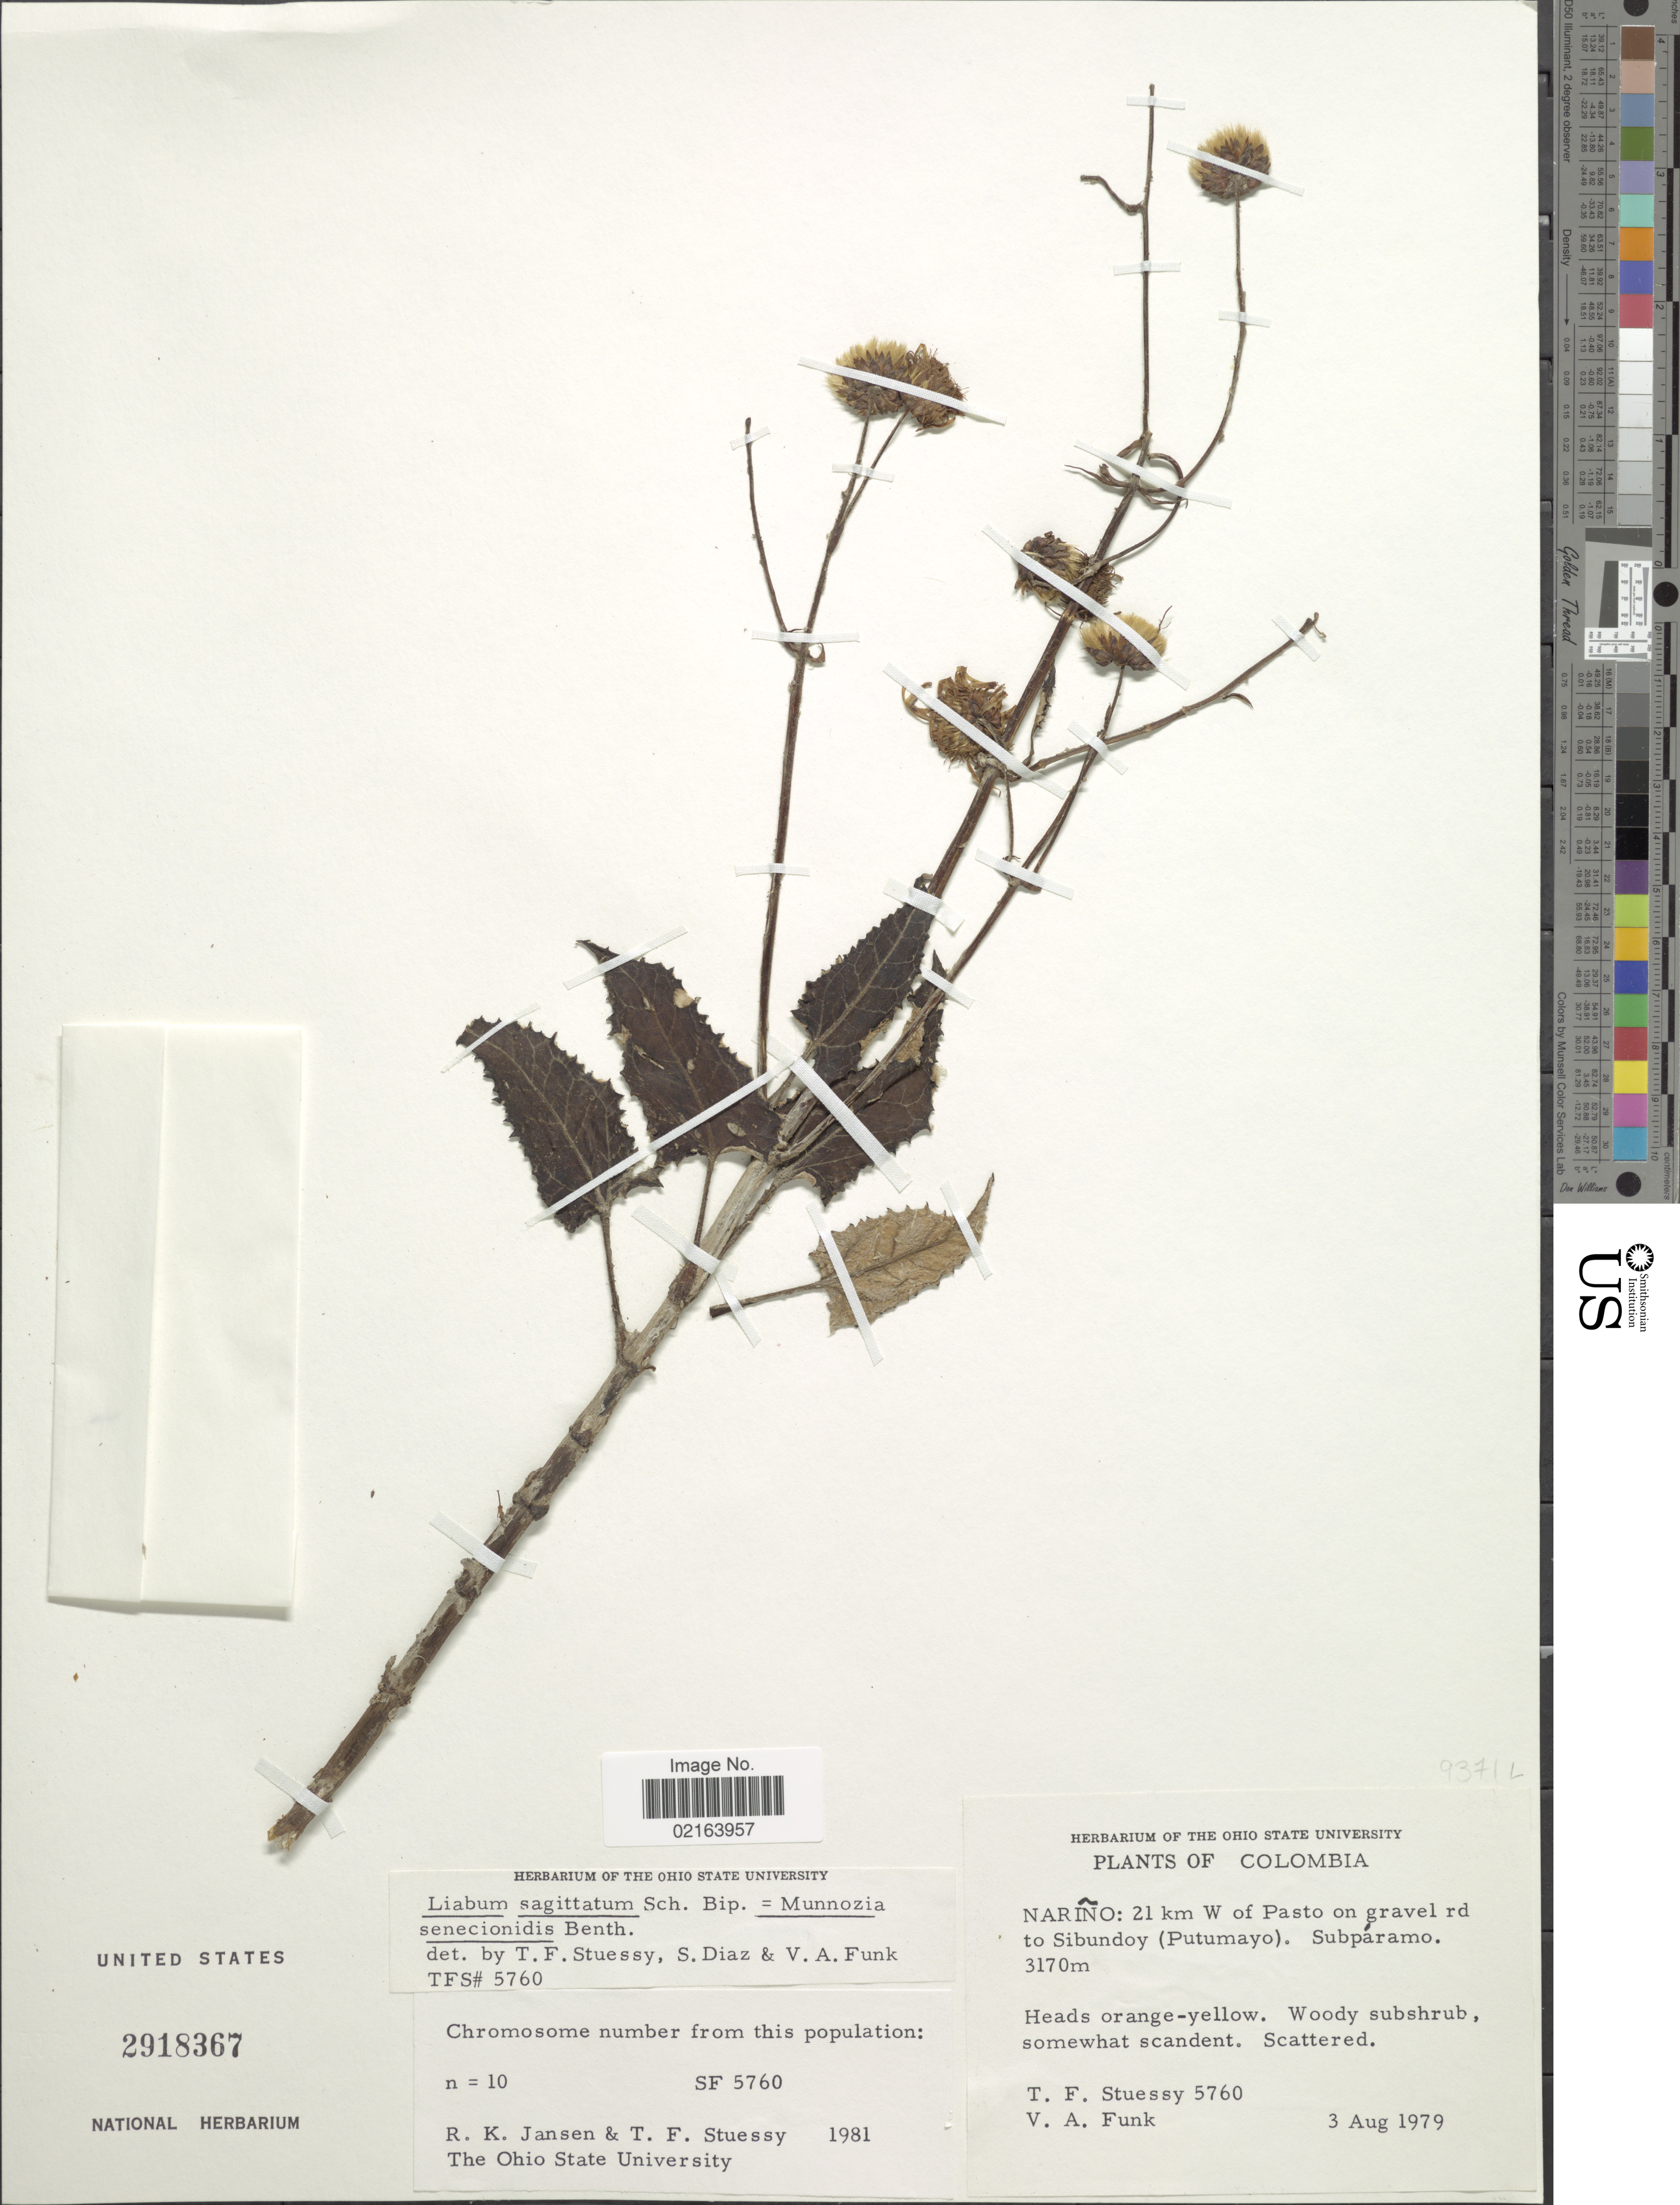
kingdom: Plantae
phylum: Tracheophyta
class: Magnoliopsida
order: Asterales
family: Asteraceae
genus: Munnozia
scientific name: Munnozia senecionidis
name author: Benth.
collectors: T. Stuessy & V. Funk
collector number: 5760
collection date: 1979-08-03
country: Colombia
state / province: Nariño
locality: Narino: 21 km W of Pasto on gravel rd to Sibundoy (Putumayo), Subparamo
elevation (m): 3170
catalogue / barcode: US 2918367